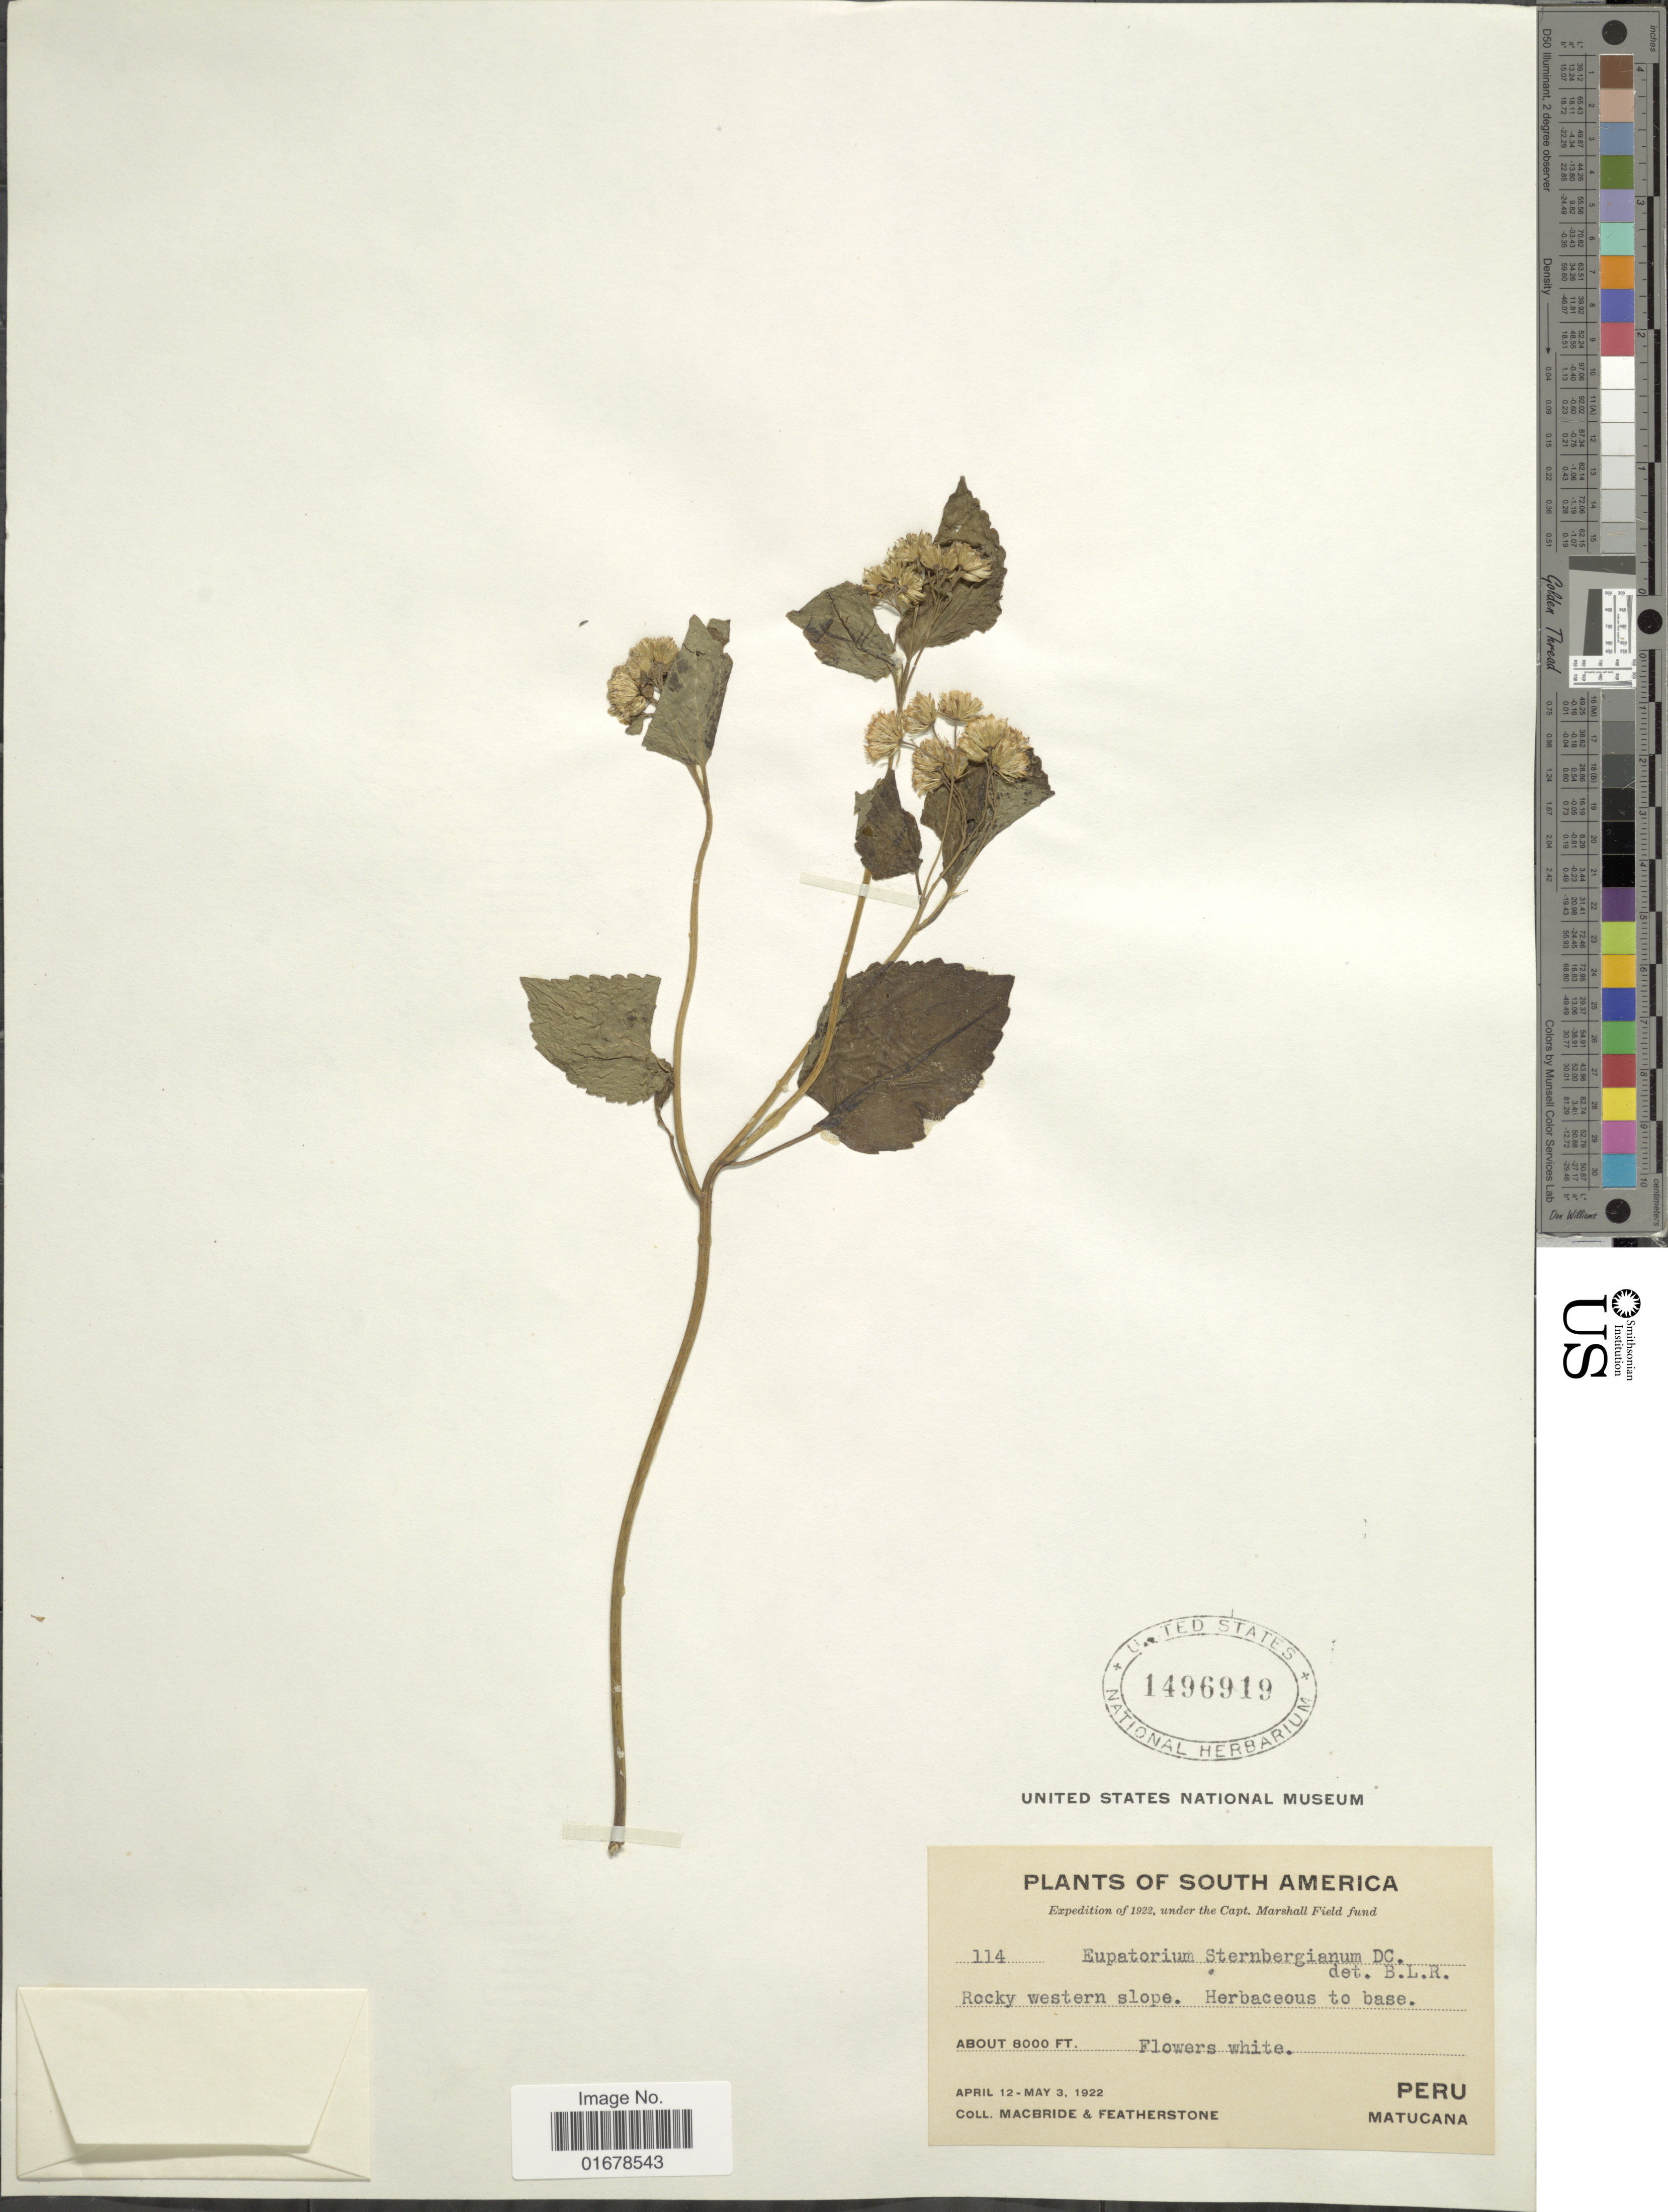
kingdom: Plantae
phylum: Tracheophyta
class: Magnoliopsida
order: Asterales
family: Asteraceae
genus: Ageratina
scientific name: Ageratina sternbergiana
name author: (DC.) R.M. King & H. Rob.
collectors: Macbride, -- & -. Featherstone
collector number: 114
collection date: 1922-04-12/1922-05-03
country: Peru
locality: Matucana, Peru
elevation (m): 2438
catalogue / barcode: US 1496919